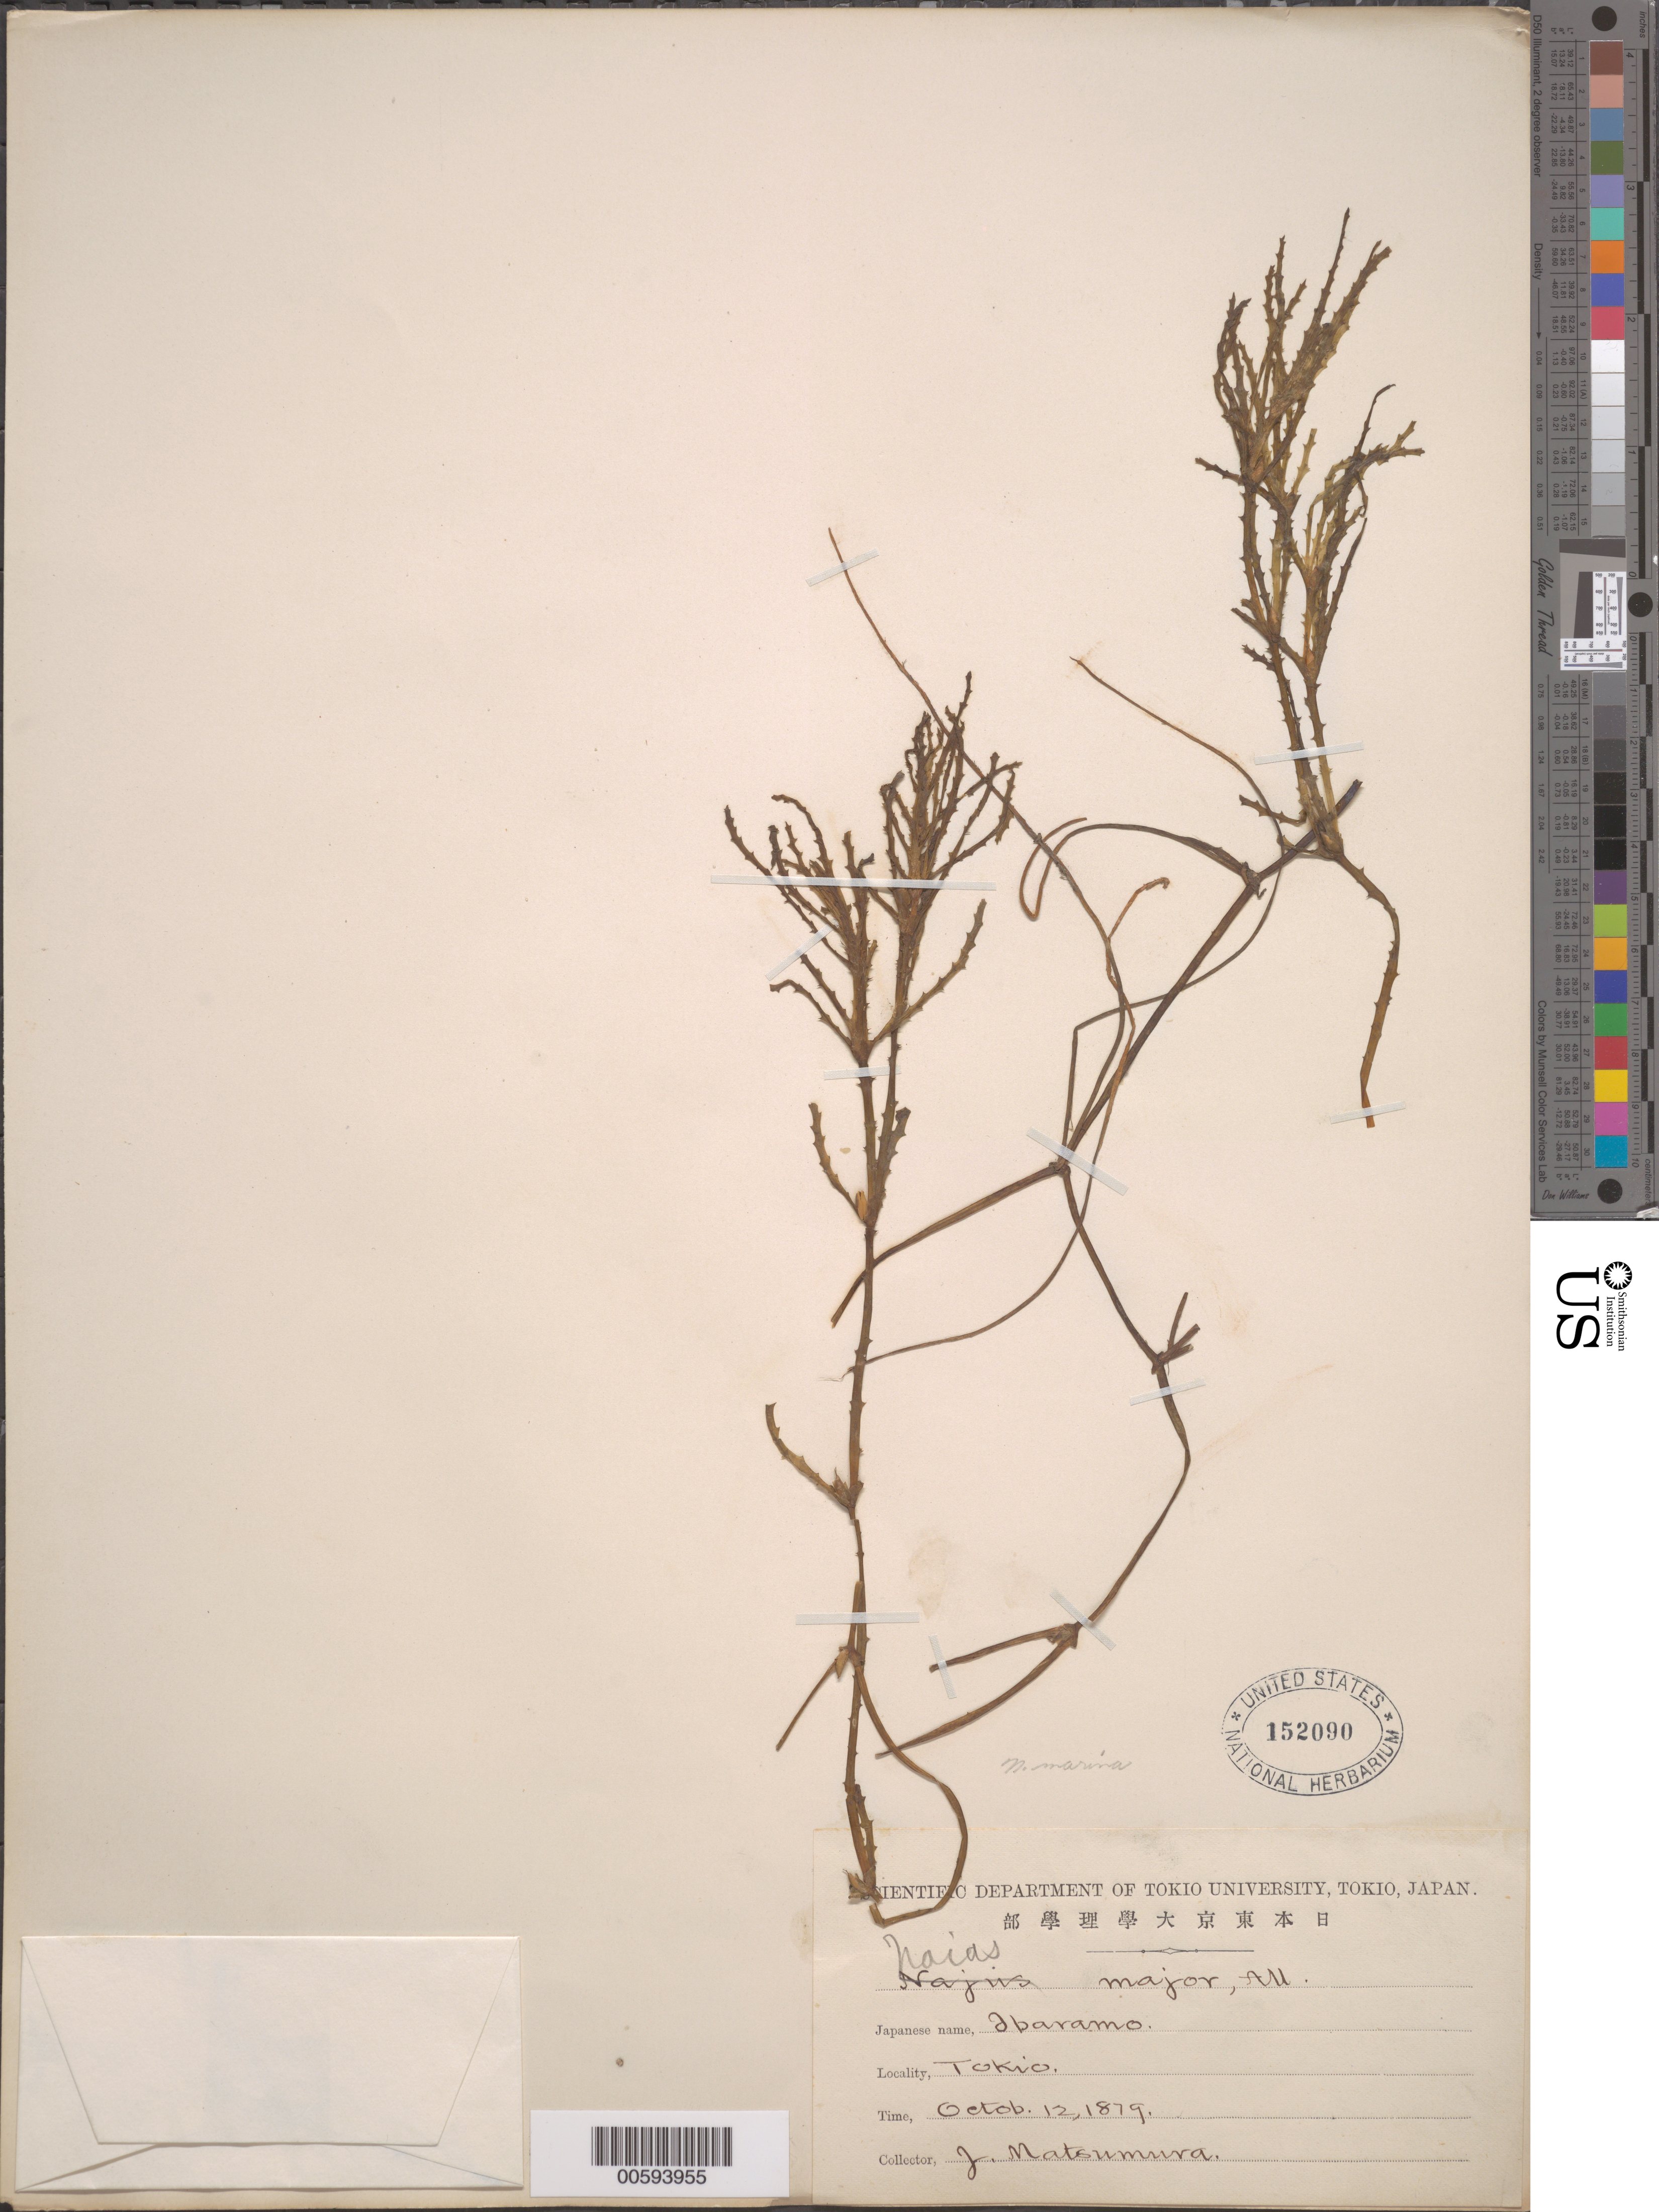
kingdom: Plantae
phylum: Tracheophyta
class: Liliopsida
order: Alismatales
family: Hydrocharitaceae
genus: Najas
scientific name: Najas marina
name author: L.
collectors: J. Matsumura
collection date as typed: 12 Oct 1879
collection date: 1879-10-12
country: Japan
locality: Tokio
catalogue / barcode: US 152090